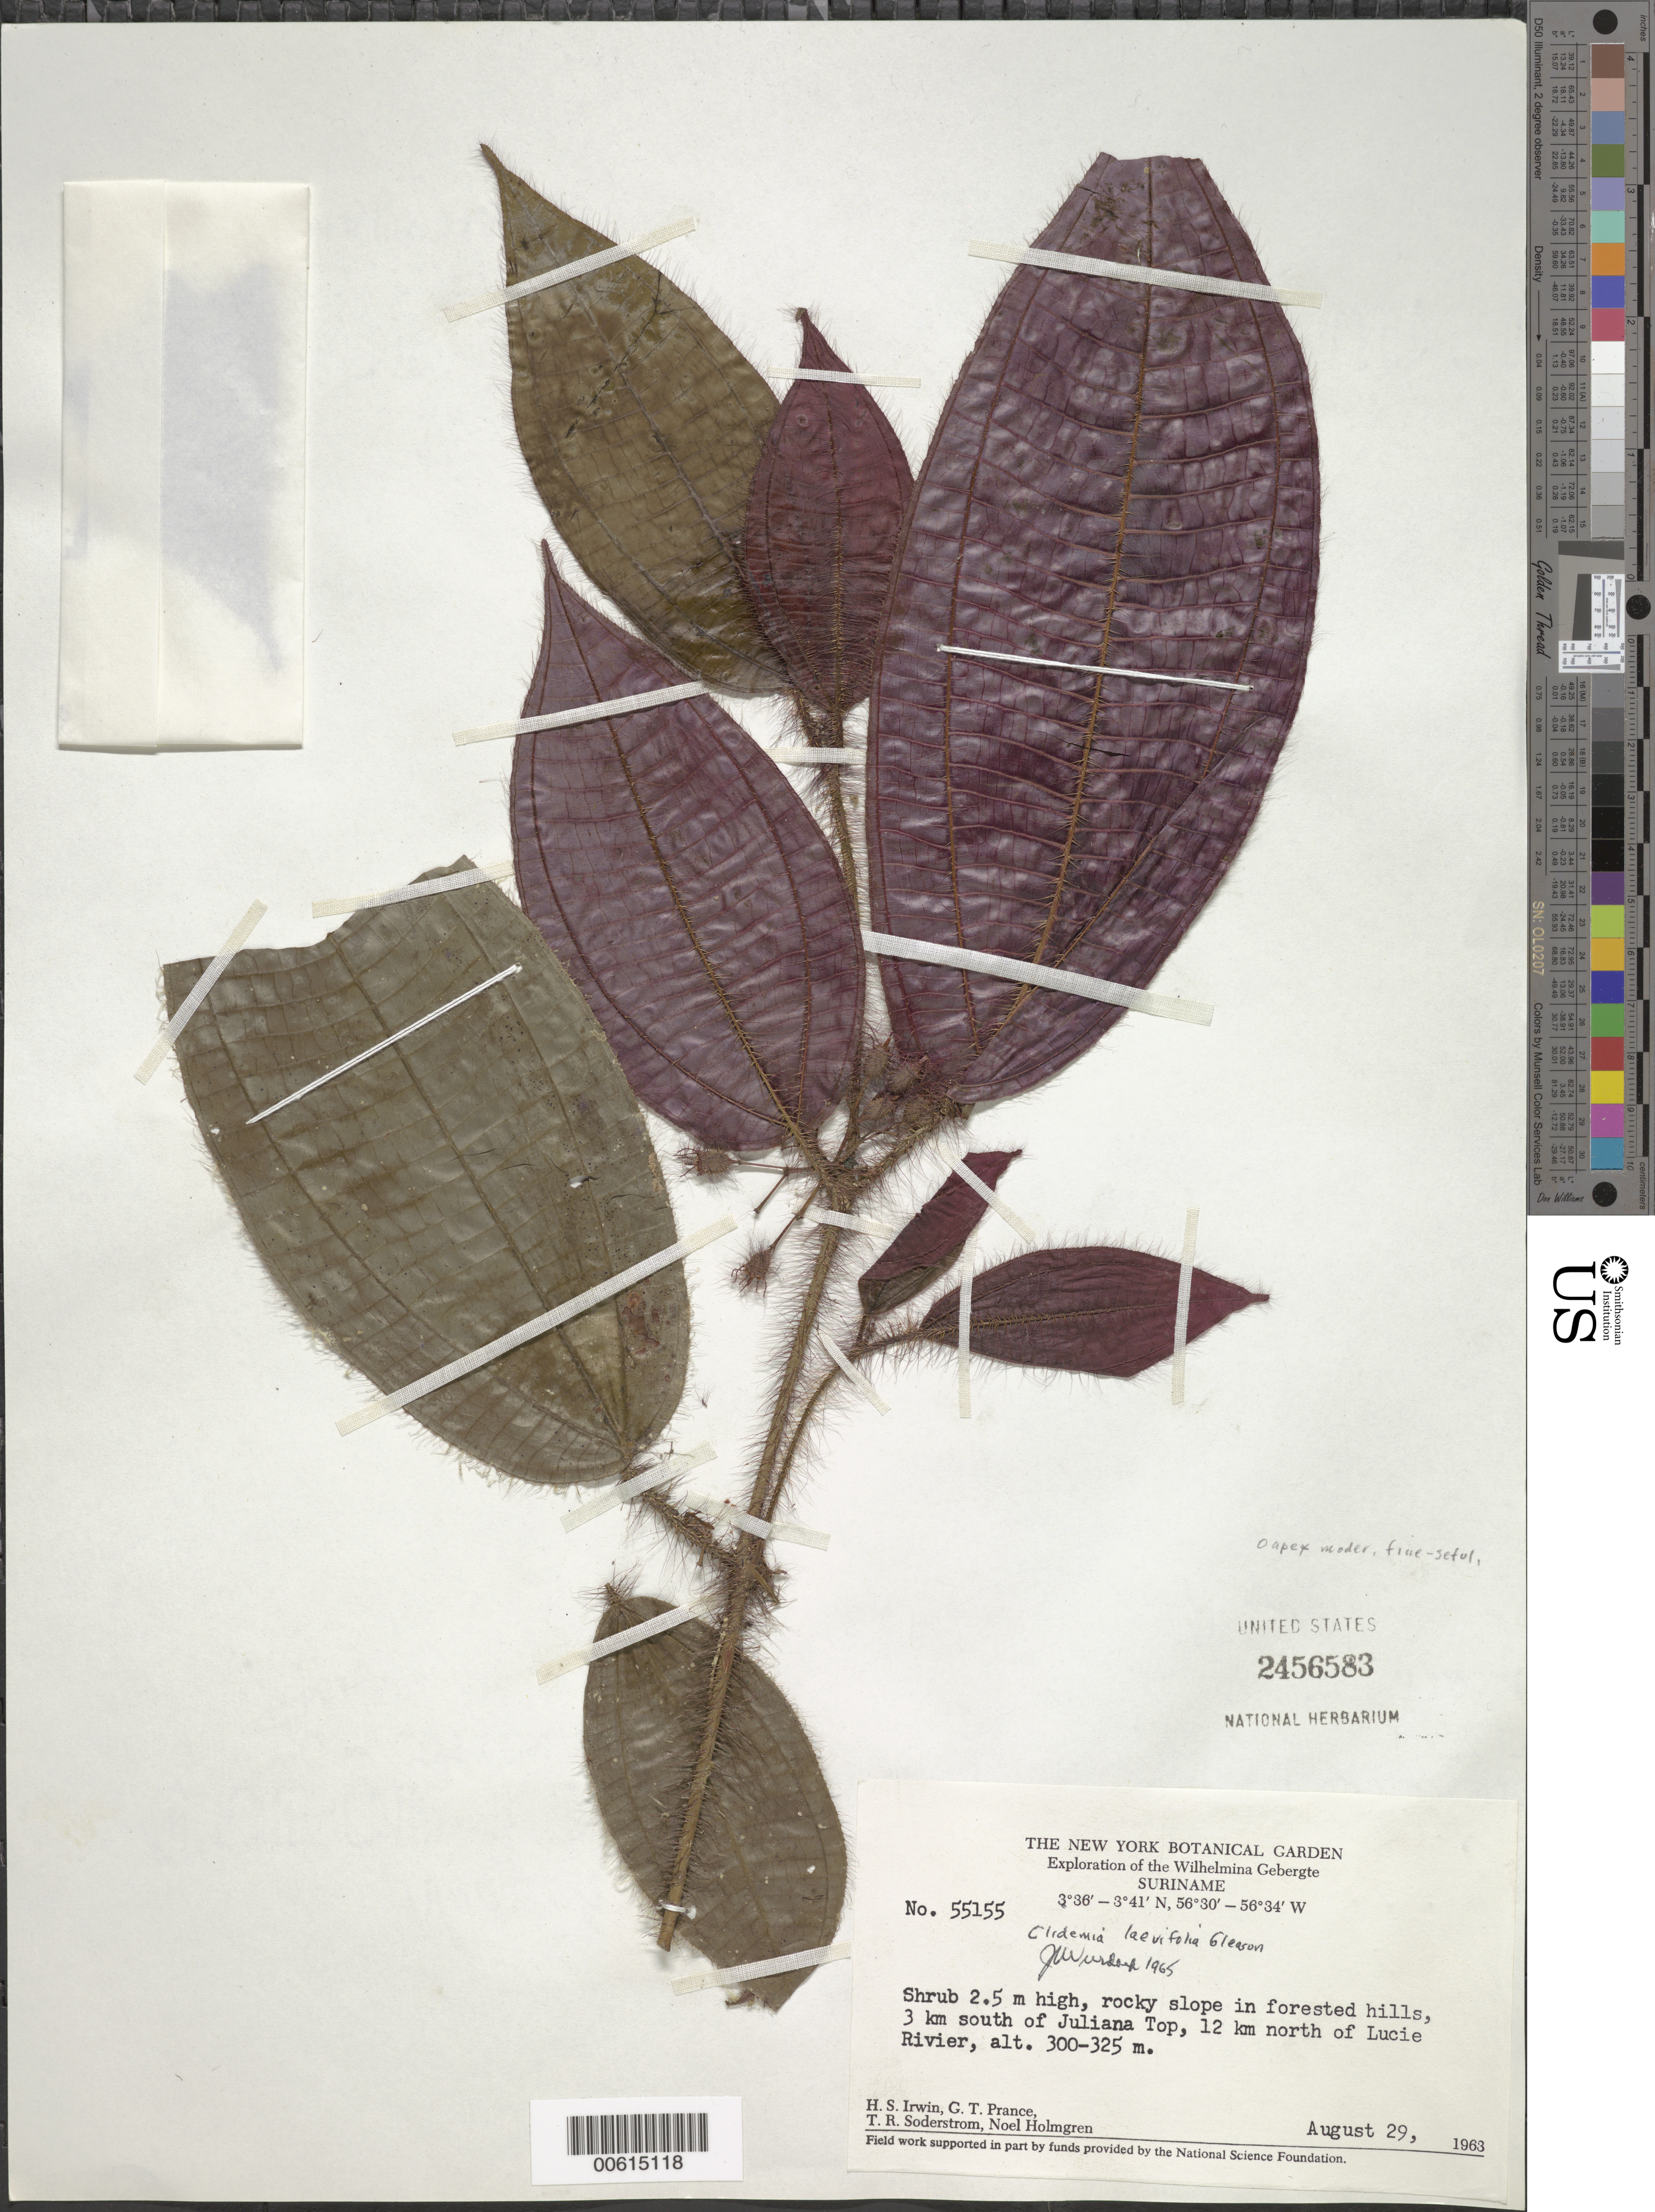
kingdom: Plantae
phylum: Tracheophyta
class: Magnoliopsida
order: Myrtales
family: Melastomataceae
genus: Clidemia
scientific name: Clidemia laevifolia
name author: Gleason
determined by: Wurdack, John J., (US), US (UNITED STATES)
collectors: H. Irwin, G. T. Prance, T. R. Soderstrom & N. H. Holmgren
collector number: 55155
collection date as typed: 29-Aug-63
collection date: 1963-08-29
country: Suriname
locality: Juliana Top, 12 km S of, 12 km N of Lucie R., Wilhelmina Gebergte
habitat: Rocky slope in forested hills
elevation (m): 300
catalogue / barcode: US 2456583